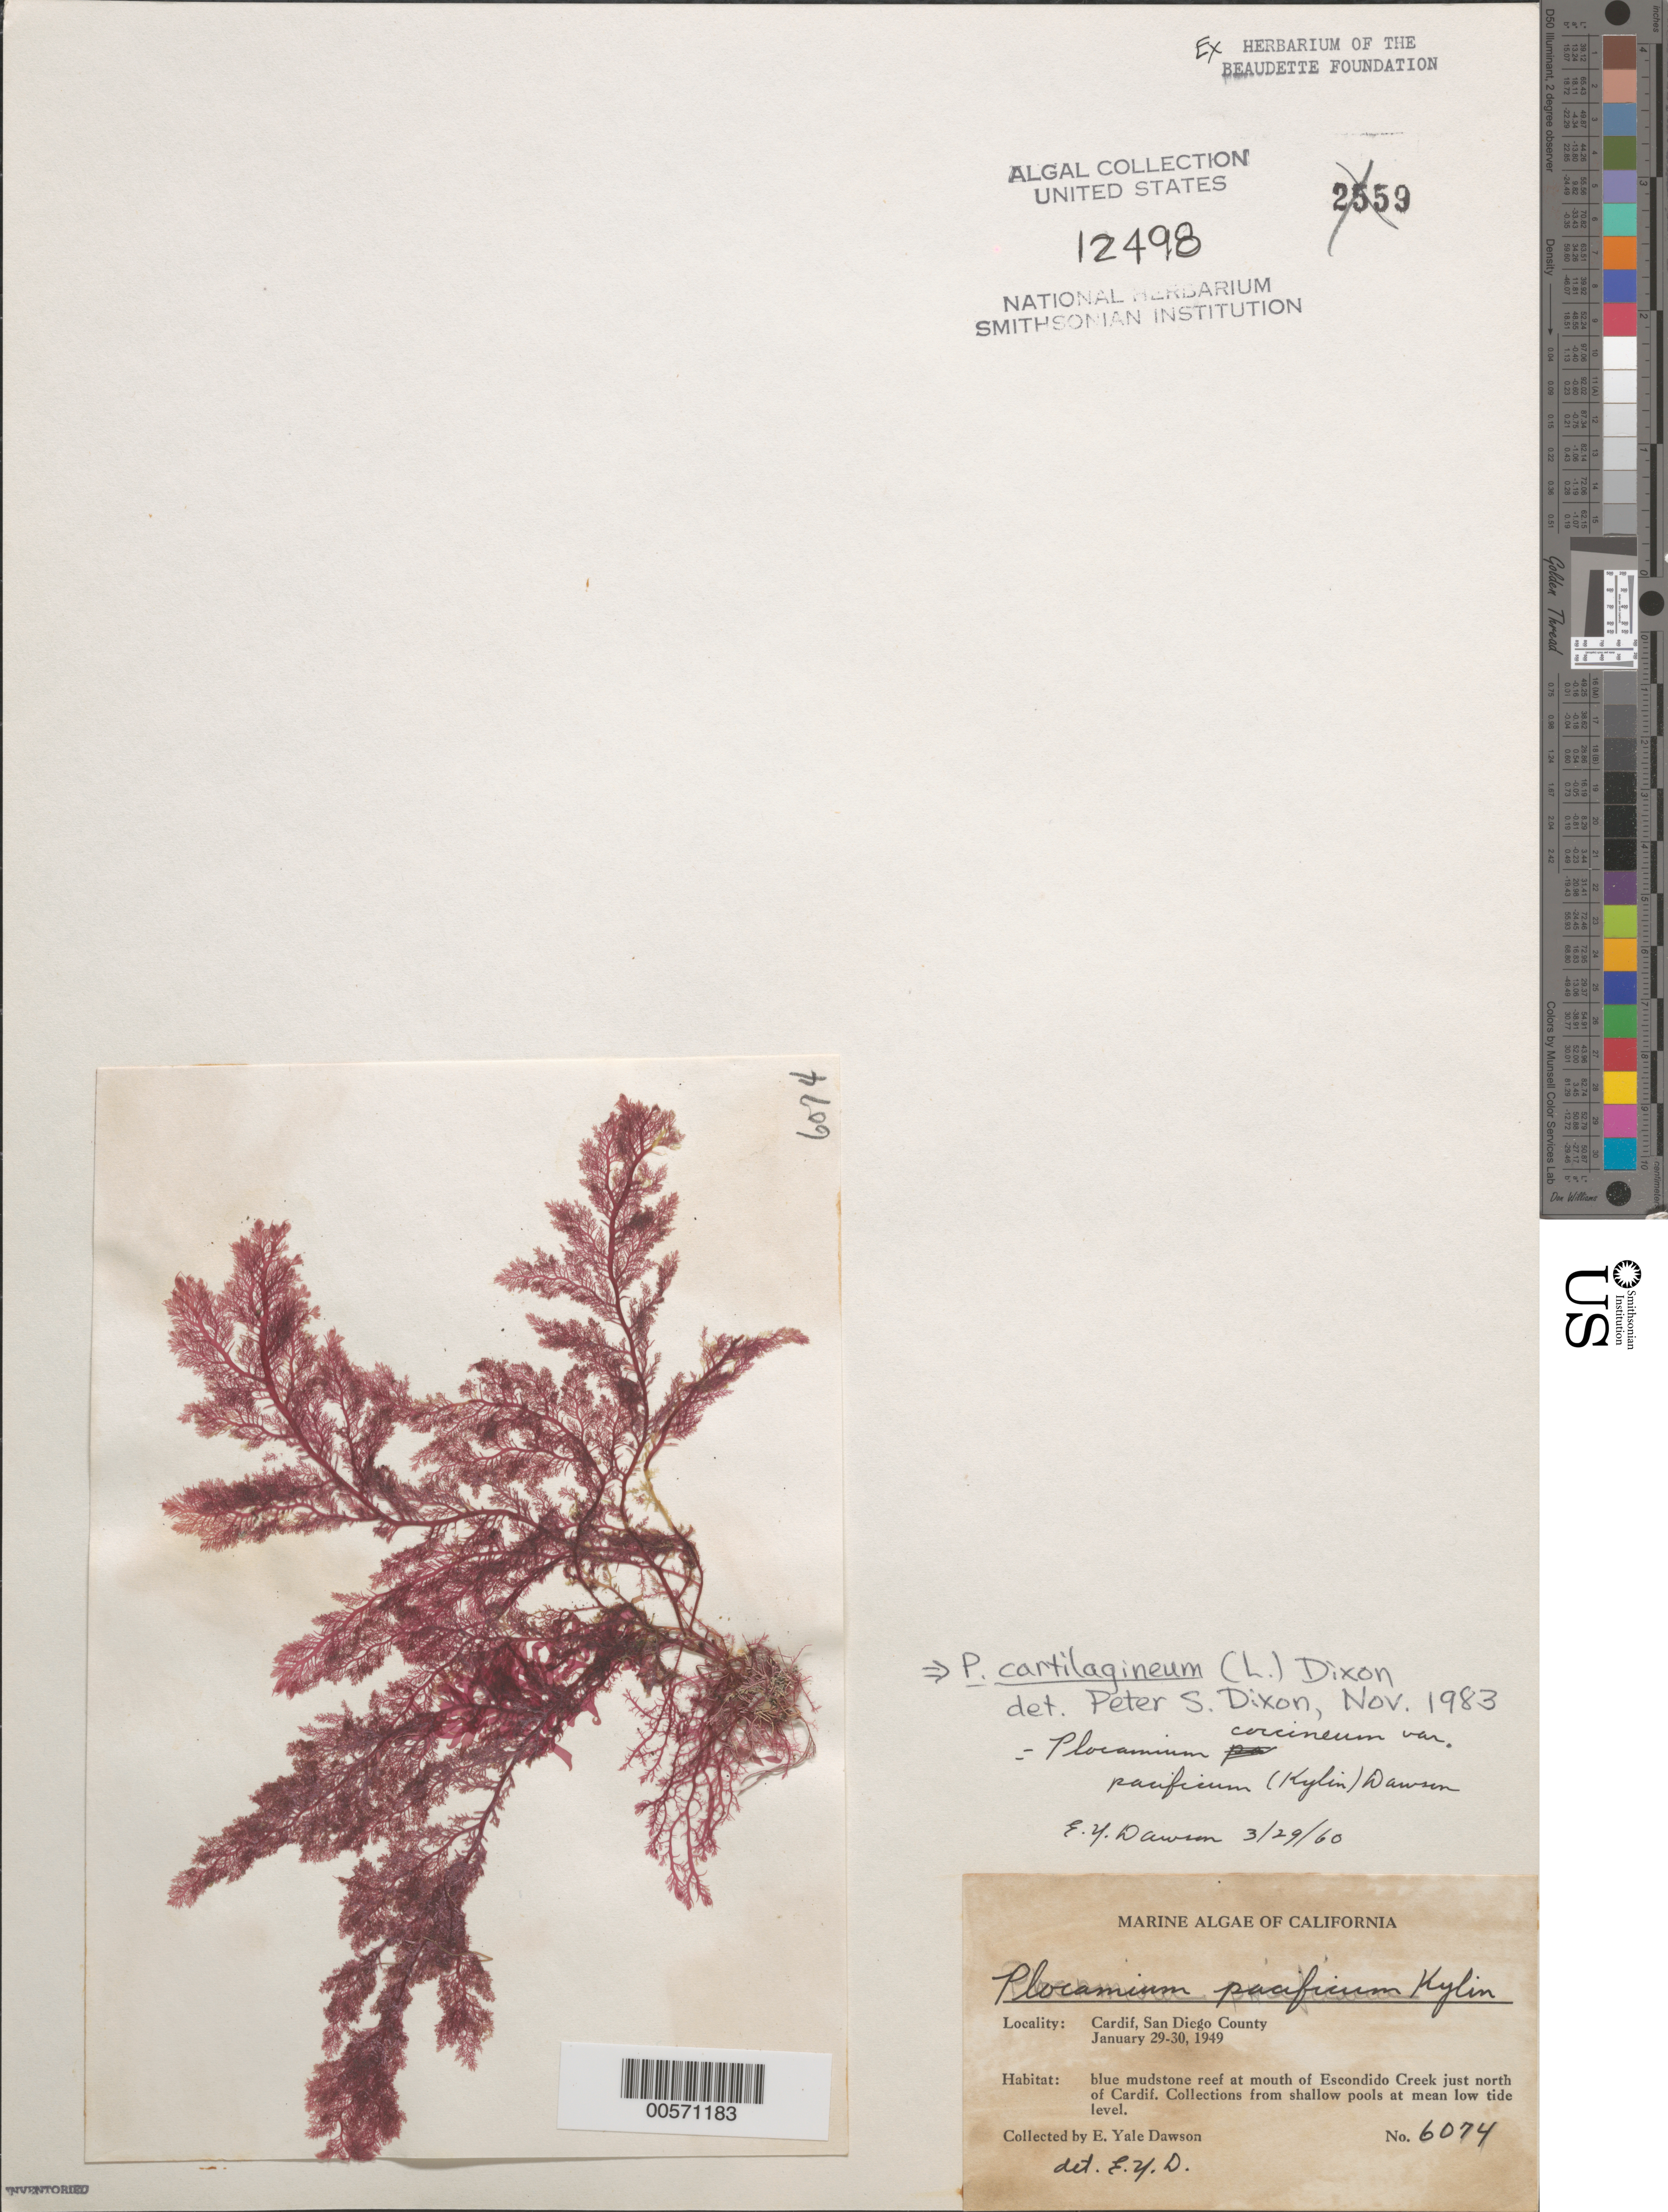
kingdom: Plantae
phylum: Rhodophyta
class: Florideophyceae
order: Plocamiales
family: Plocamiaceae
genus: Plocamium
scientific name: Plocamium cartilagineum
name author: (L.) P.S. Dixon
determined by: Dixon, P. S.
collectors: E. Y. Dawson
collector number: EYD 6074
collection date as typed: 29 Jan 1949 TO 30 Jan 1949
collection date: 1949-01-29/1949-01-30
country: United States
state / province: California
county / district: San Diego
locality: Escondido Creek mouth, just north of Cardiff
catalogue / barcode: US 12498